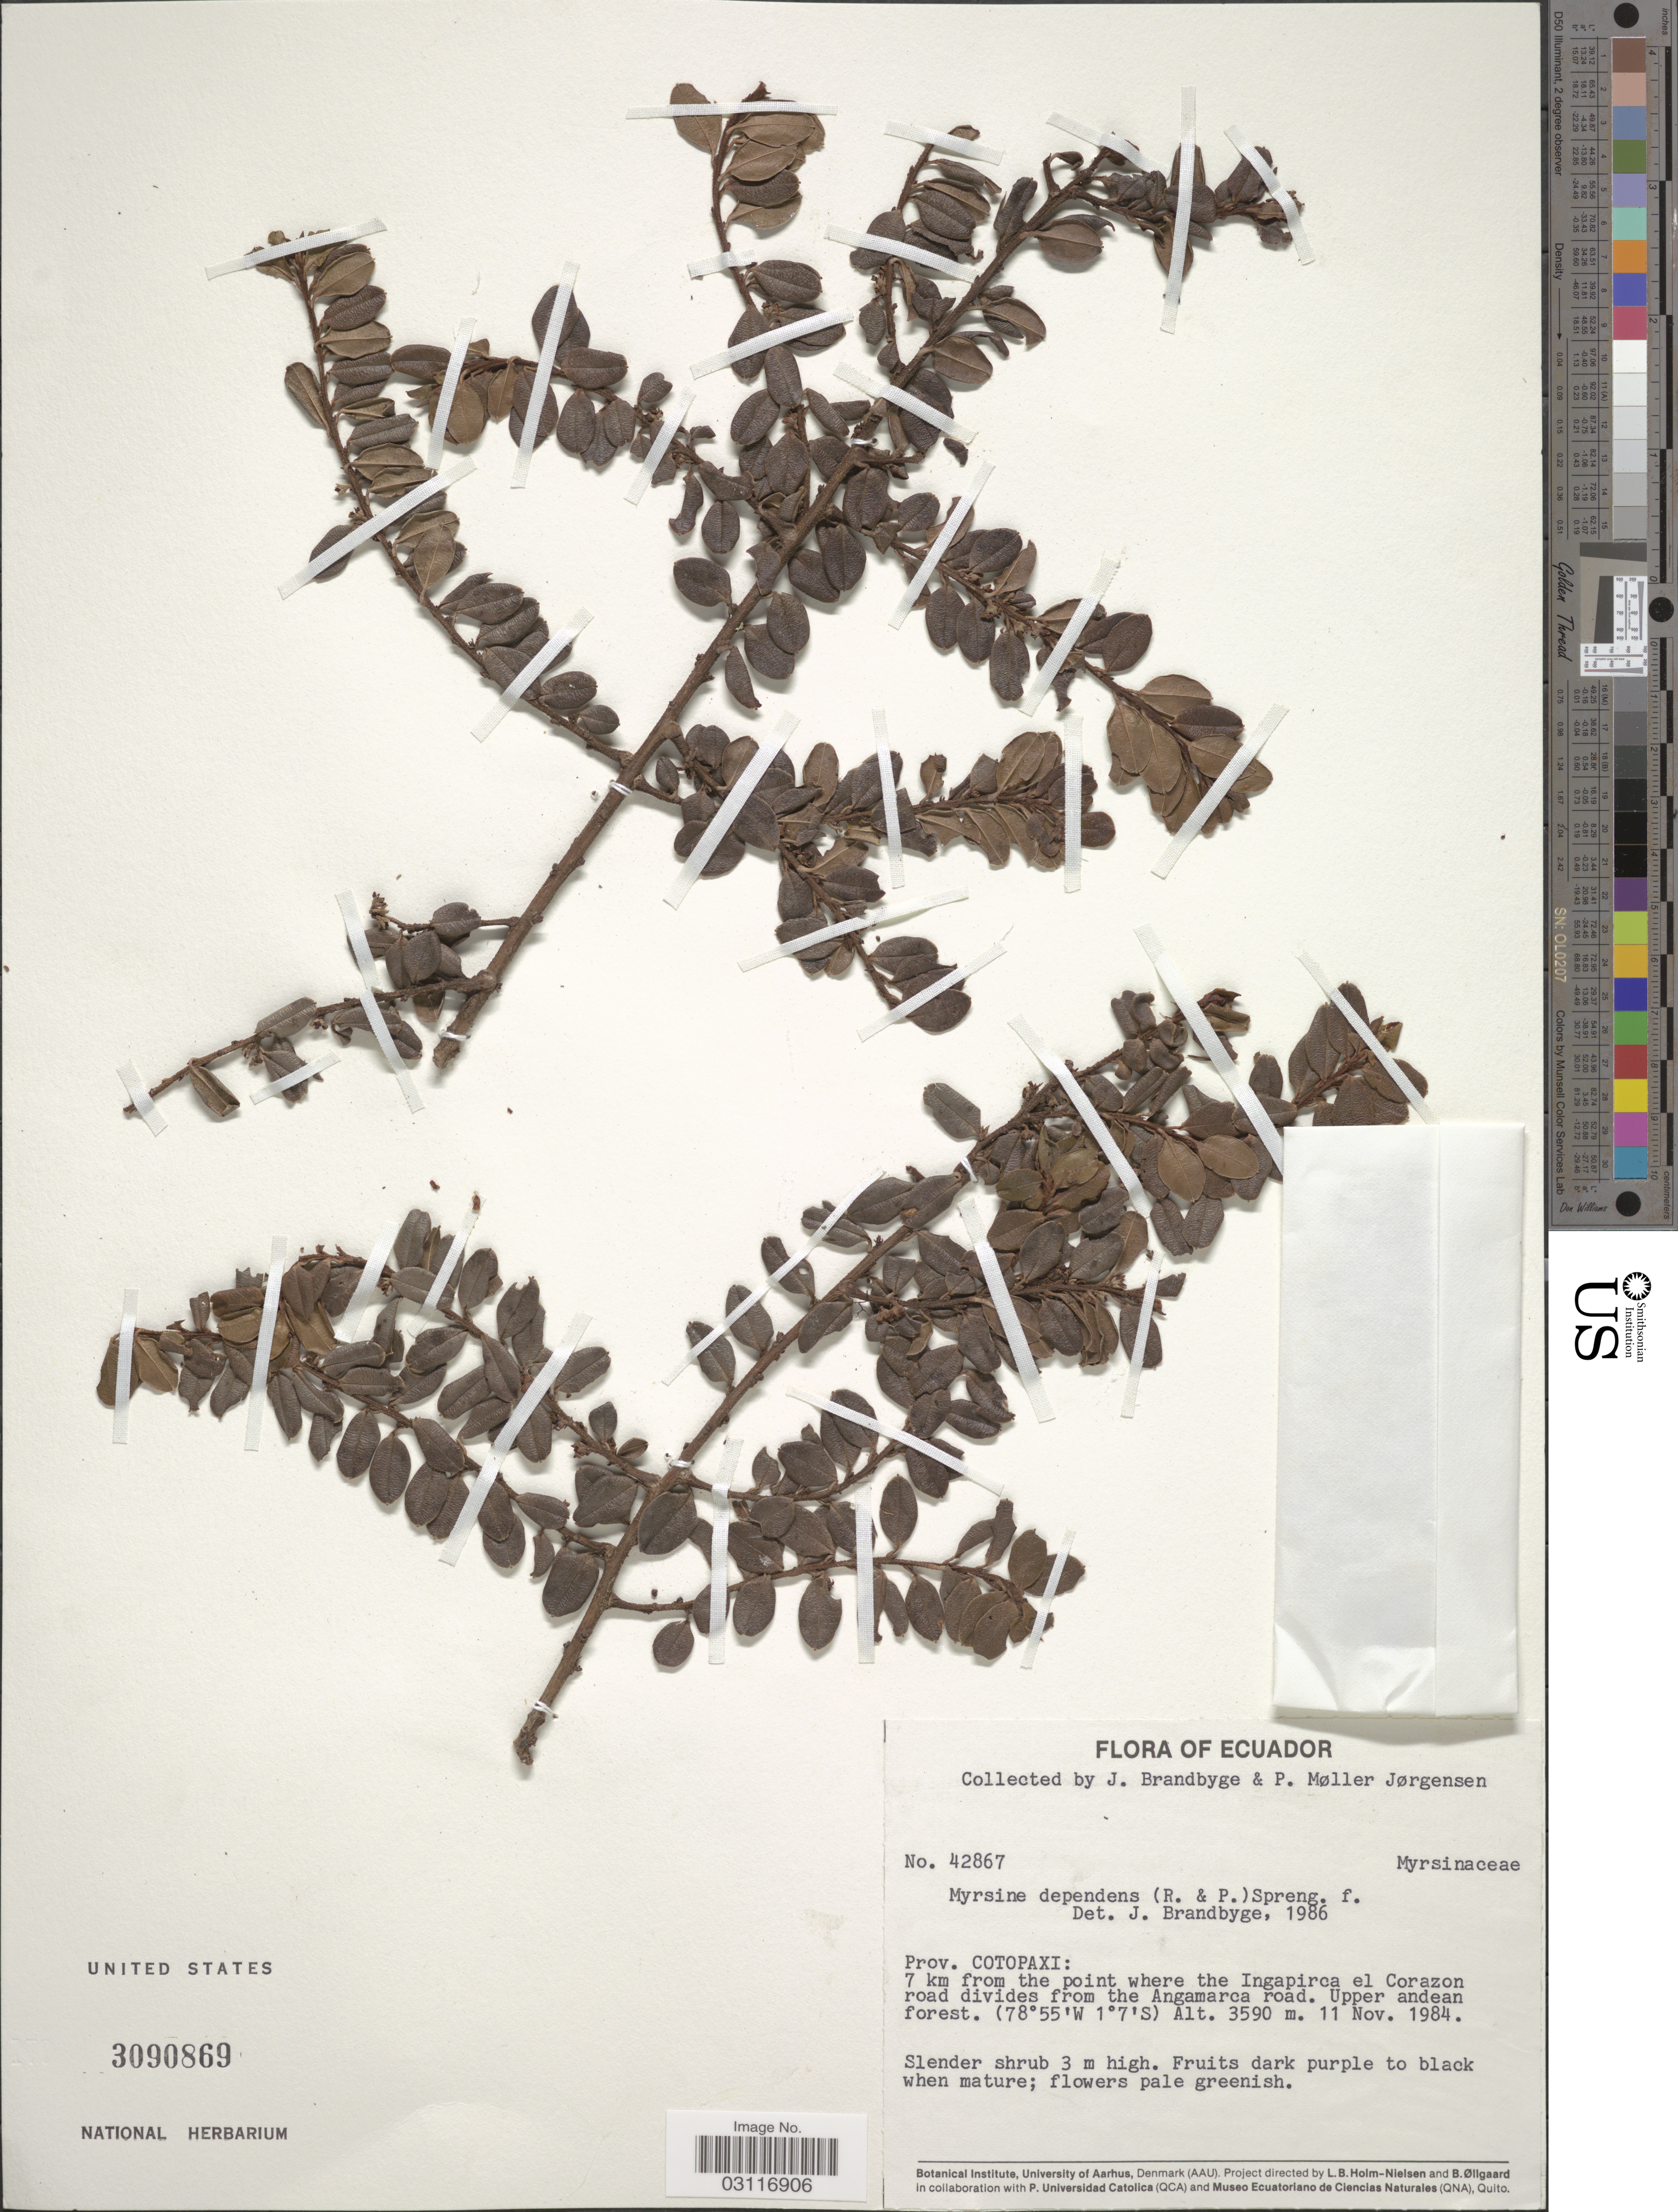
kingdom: Plantae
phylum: Tracheophyta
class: Magnoliopsida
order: Ericales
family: Primulaceae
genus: Myrsine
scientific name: Myrsine dependens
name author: (Ruiz & Pav.) Spreng.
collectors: J. Brandbyge & P. M. Jørgensen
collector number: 42867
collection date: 1984-11-11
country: Ecuador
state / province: Cotopaxi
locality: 7 km from the point where the Ingapirca el Corazon road divides from the Angamarca road. Upper andean forest.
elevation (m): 3590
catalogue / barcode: US 3090869